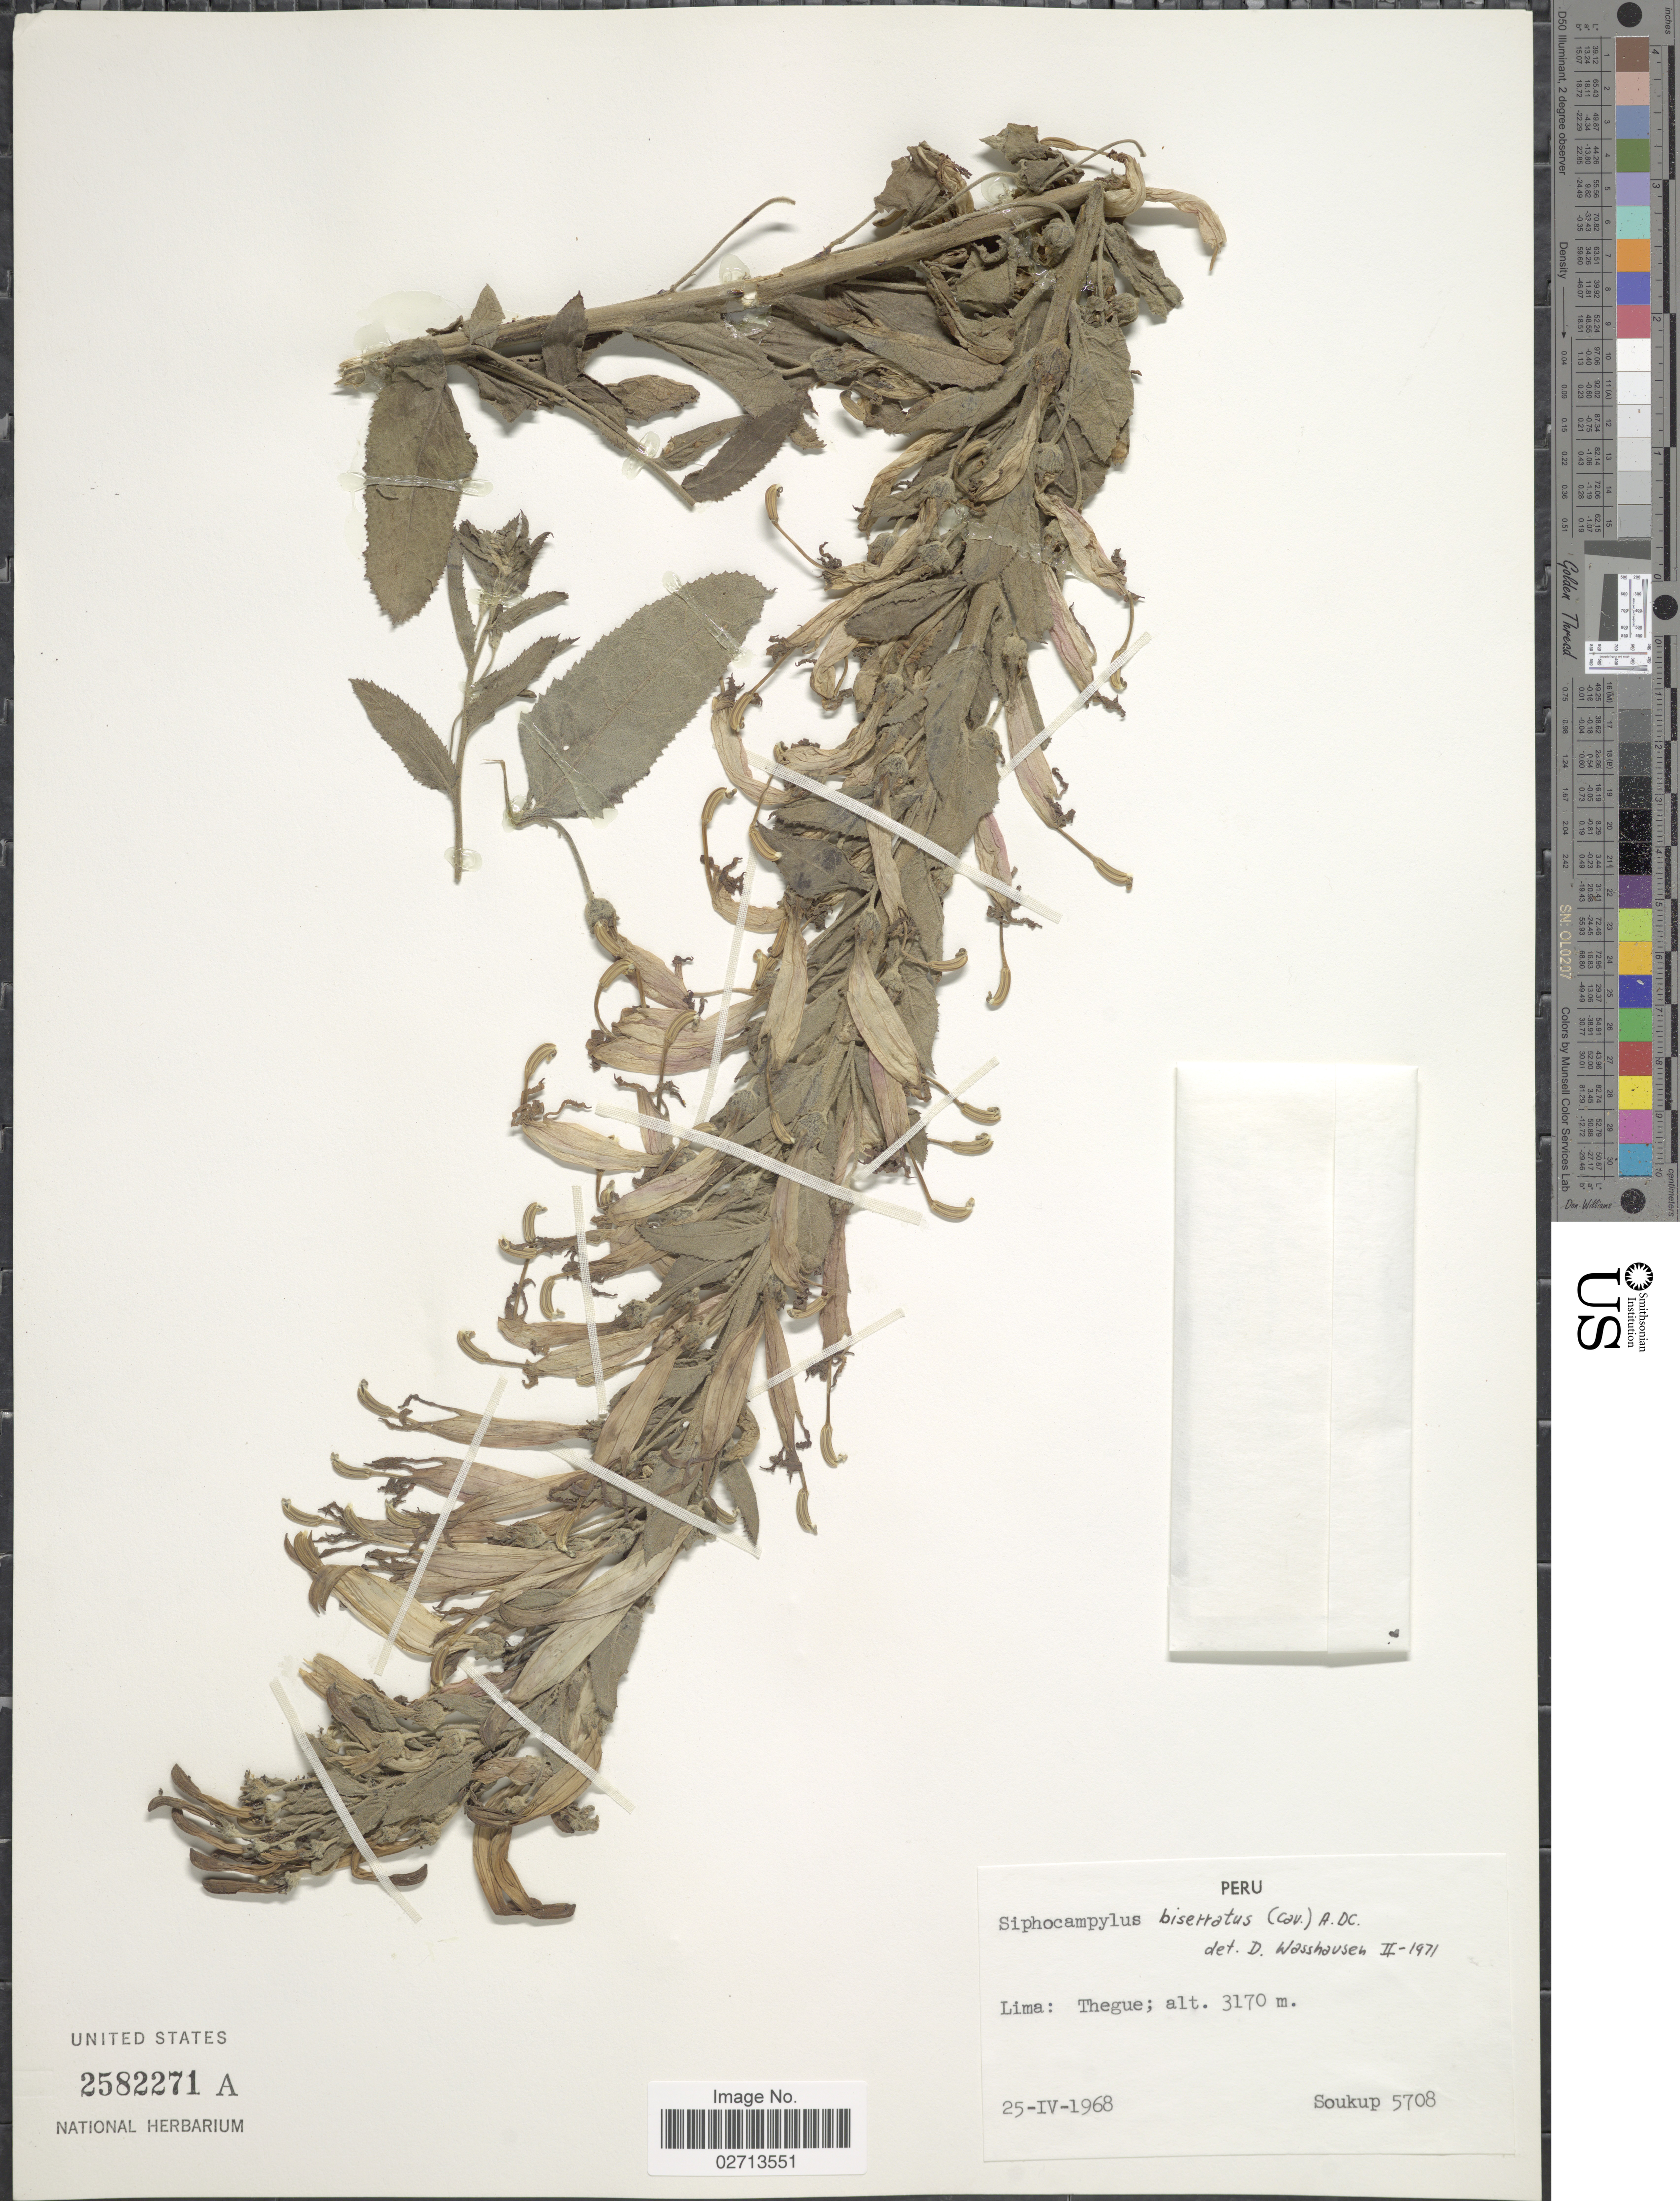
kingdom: Plantae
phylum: Tracheophyta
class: Magnoliopsida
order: Asterales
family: Campanulaceae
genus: Siphocampylus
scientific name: Siphocampylus biserratus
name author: (Cav.) A. DC.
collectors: J. J. Soukup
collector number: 5708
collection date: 1968-04-25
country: Peru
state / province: Lima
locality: Thegue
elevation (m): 3170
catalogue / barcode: US 2582271A